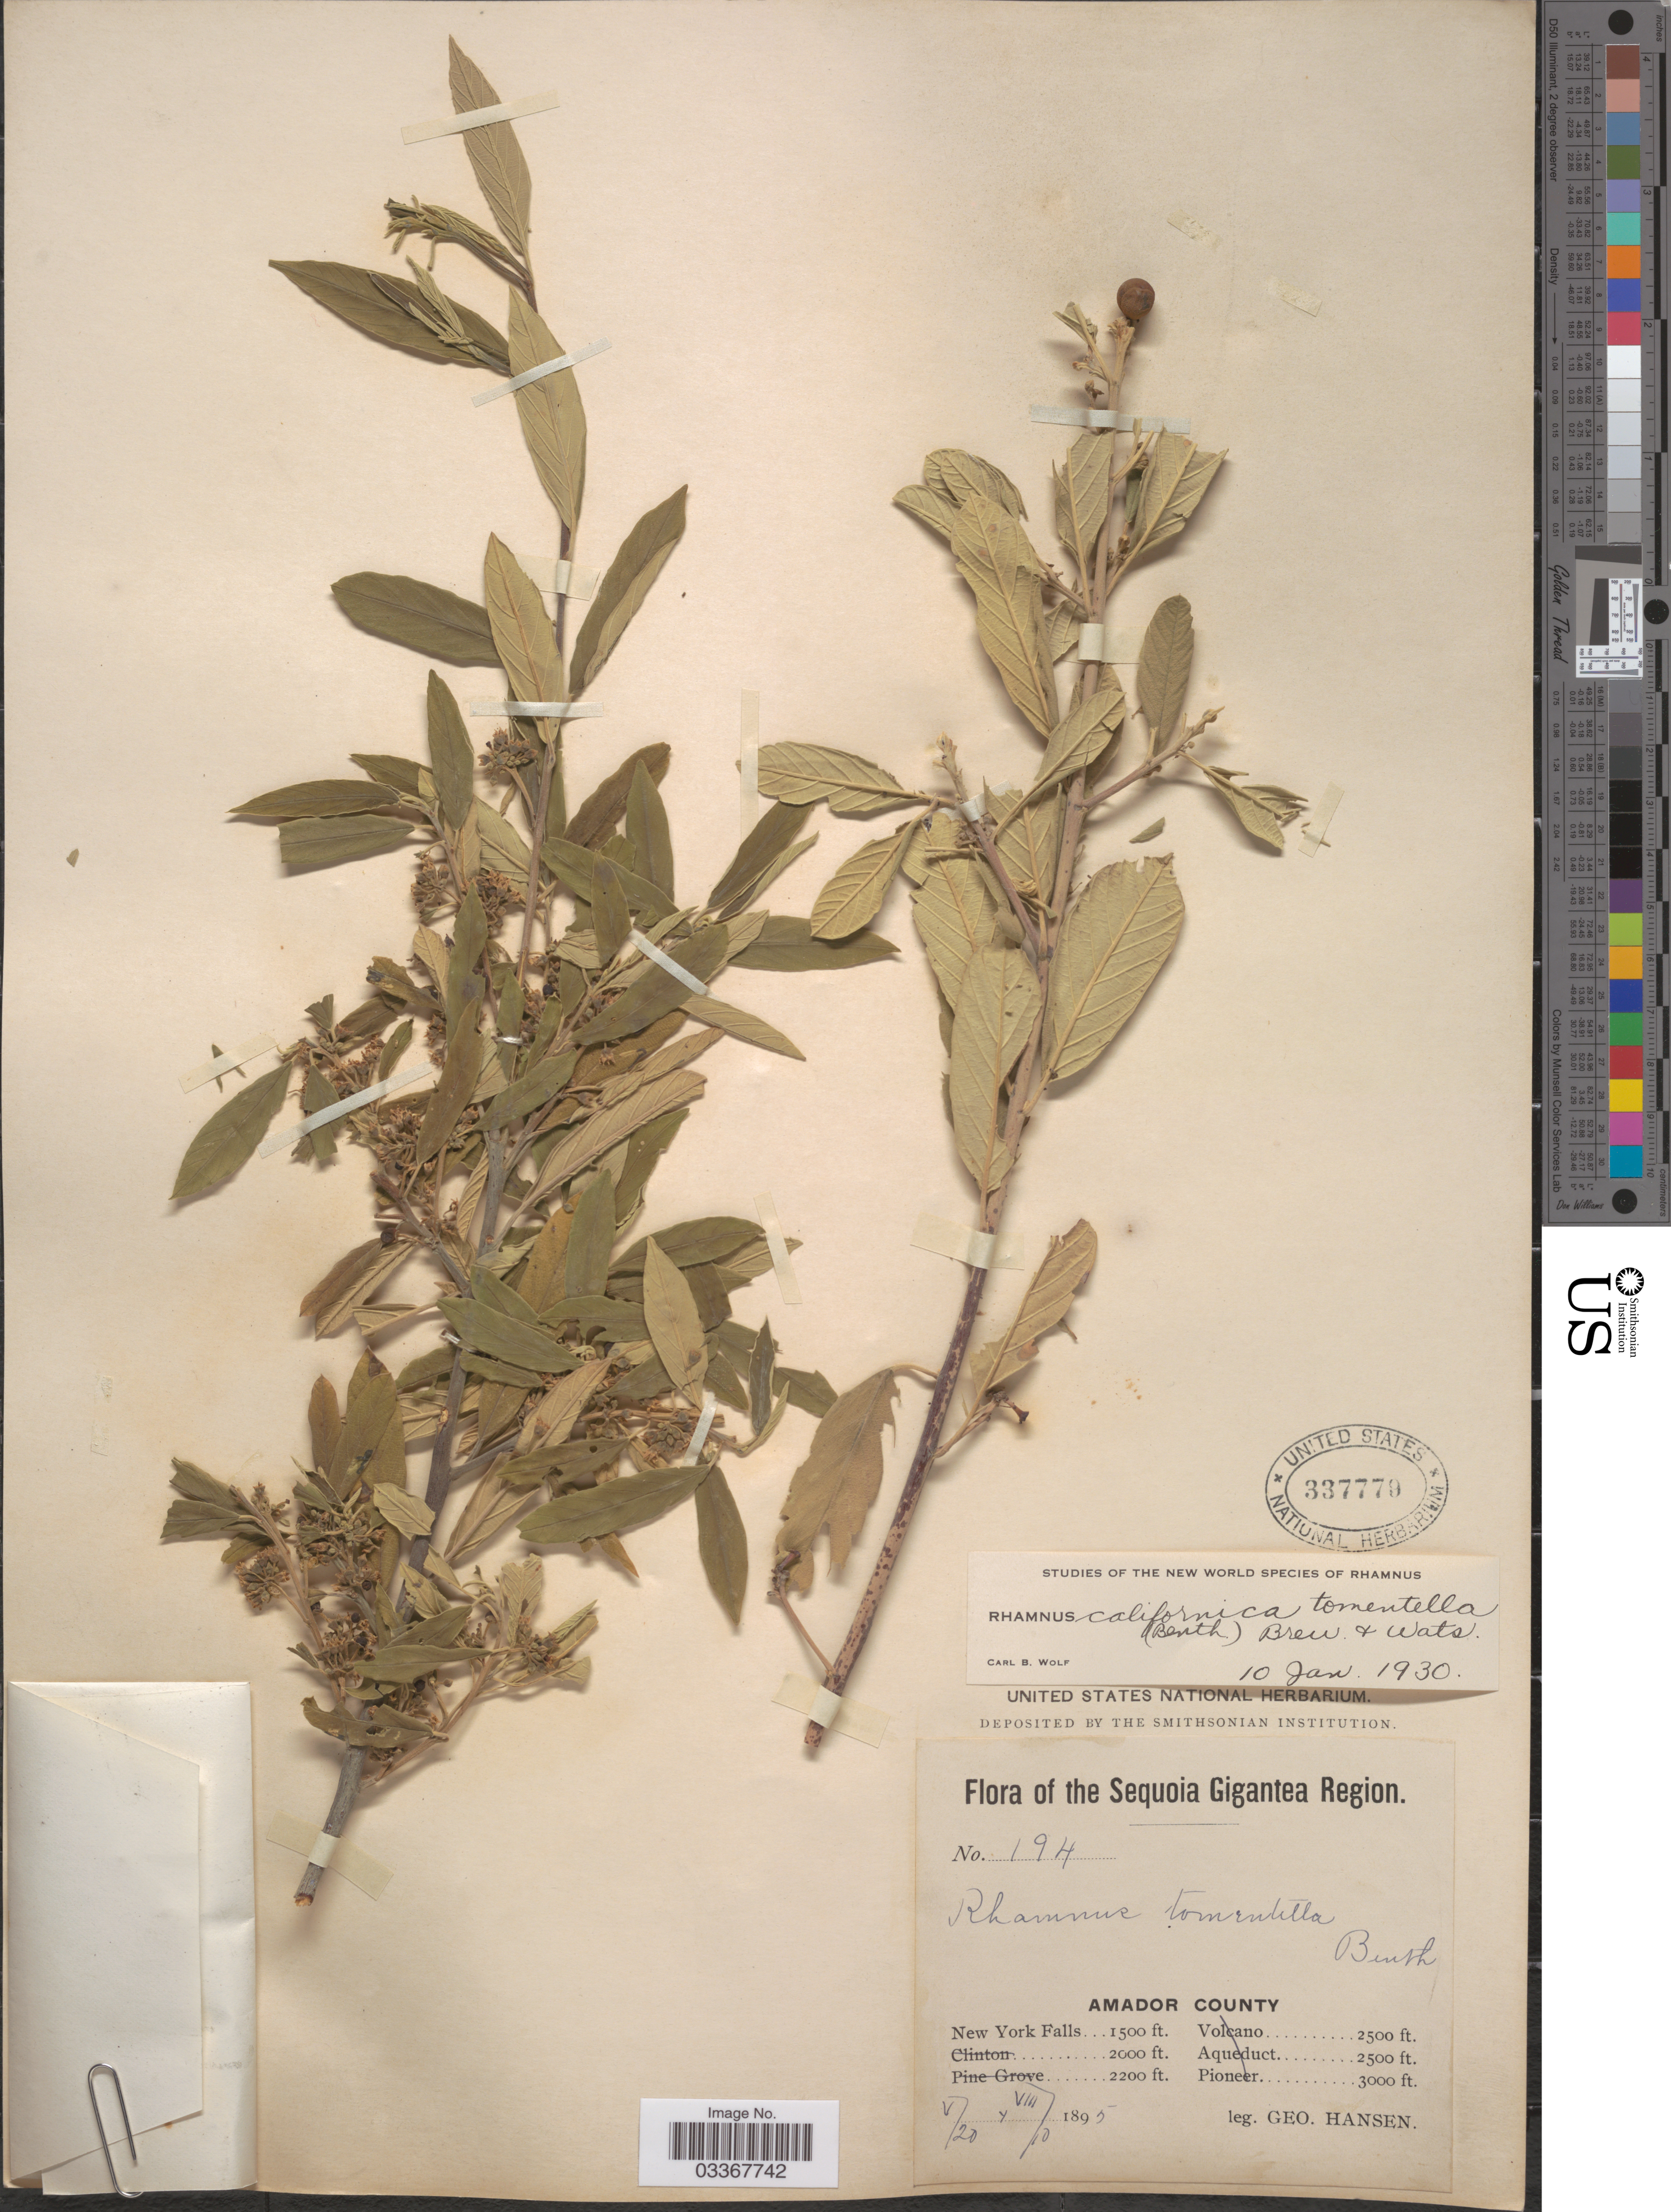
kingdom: Plantae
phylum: Tracheophyta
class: Magnoliopsida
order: Rosales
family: Rhamnaceae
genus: Frangula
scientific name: Frangula californica subsp. tomentella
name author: (Benth.) Kartesz & Gandhi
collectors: G. Hansen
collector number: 194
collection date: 1895-05-20/1895-08-10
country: United States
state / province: California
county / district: Amador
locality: Sequoia Gigantea Region, Amador County, New York Falls.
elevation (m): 457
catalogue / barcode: US 337779